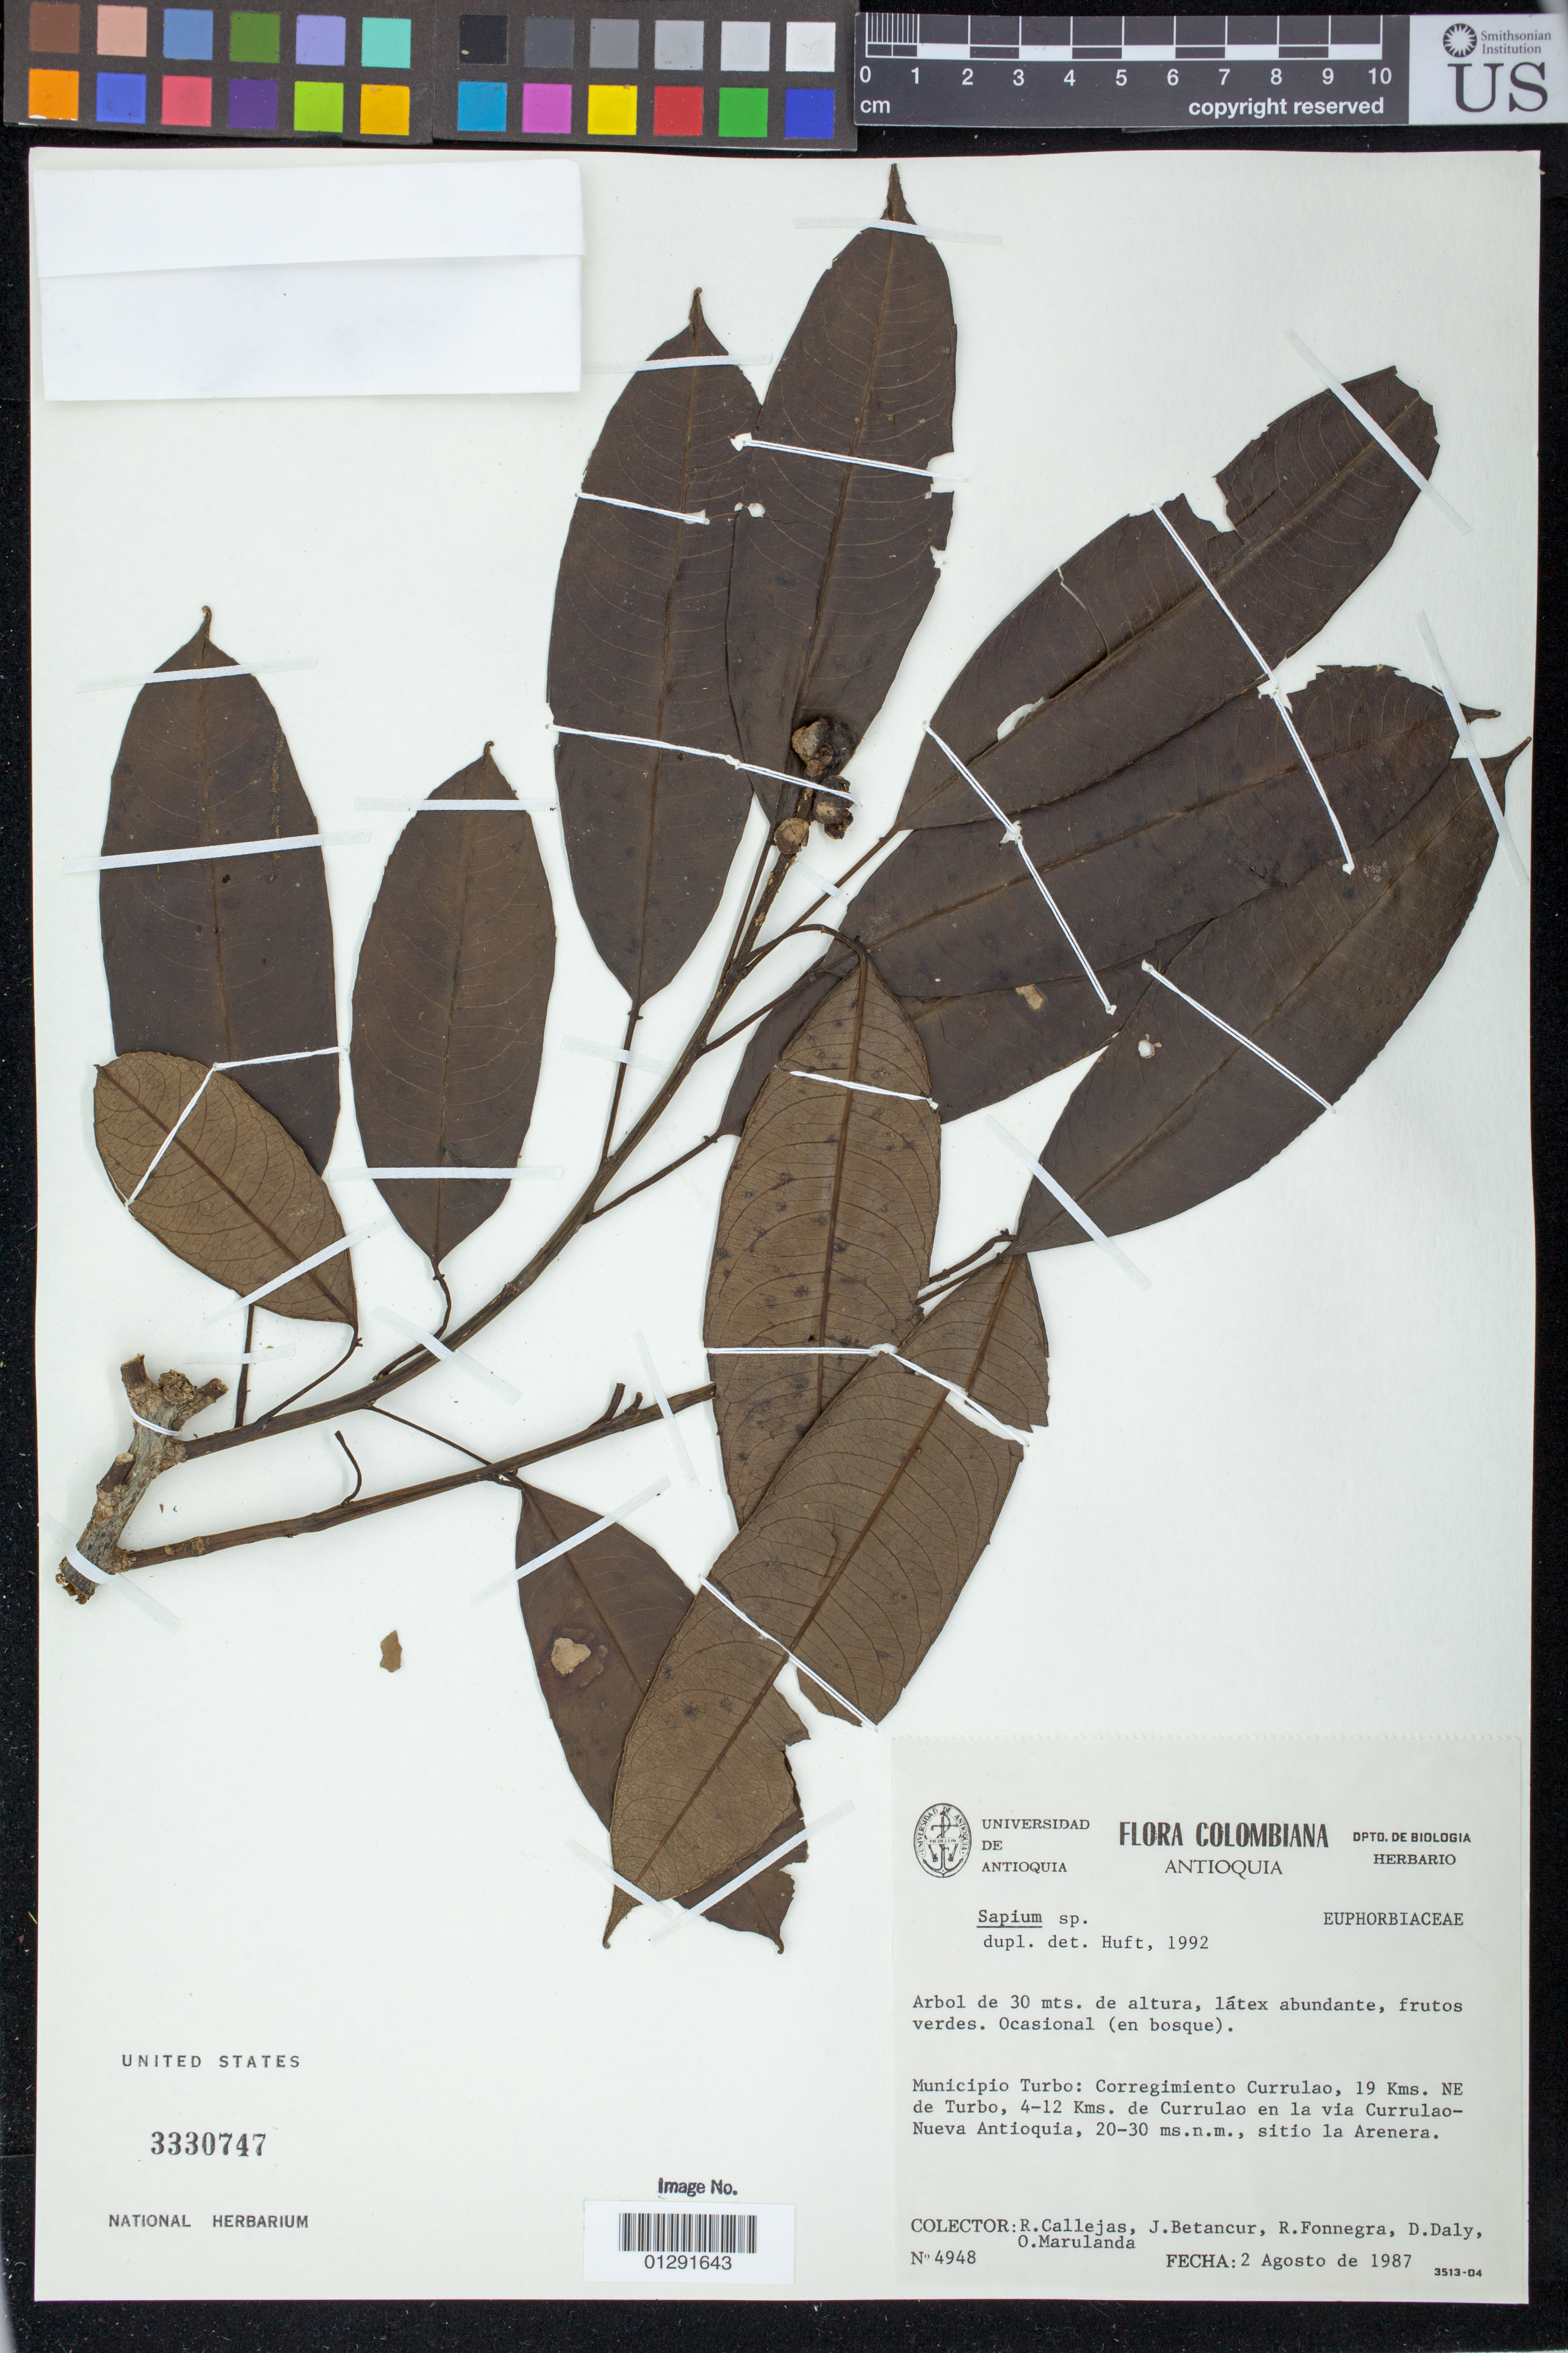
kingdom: Plantae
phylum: Tracheophyta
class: Magnoliopsida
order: Malpighiales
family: Euphorbiaceae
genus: Sapium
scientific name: Sapium sp.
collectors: R. Callejas, J. Betancur, R. Fonnegra, O. Marulanda & D. Daly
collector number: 4948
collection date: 1987-08-02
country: Colombia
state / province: Antioquia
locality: Municipio Turbo: Corregimento Currulao, 19 kilometers NE de Turbo, 4 - 12 Kilometers de Currulao en la via Currulao - Nueva Antioquia, sitio la Arenera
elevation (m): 20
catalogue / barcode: US 3330747